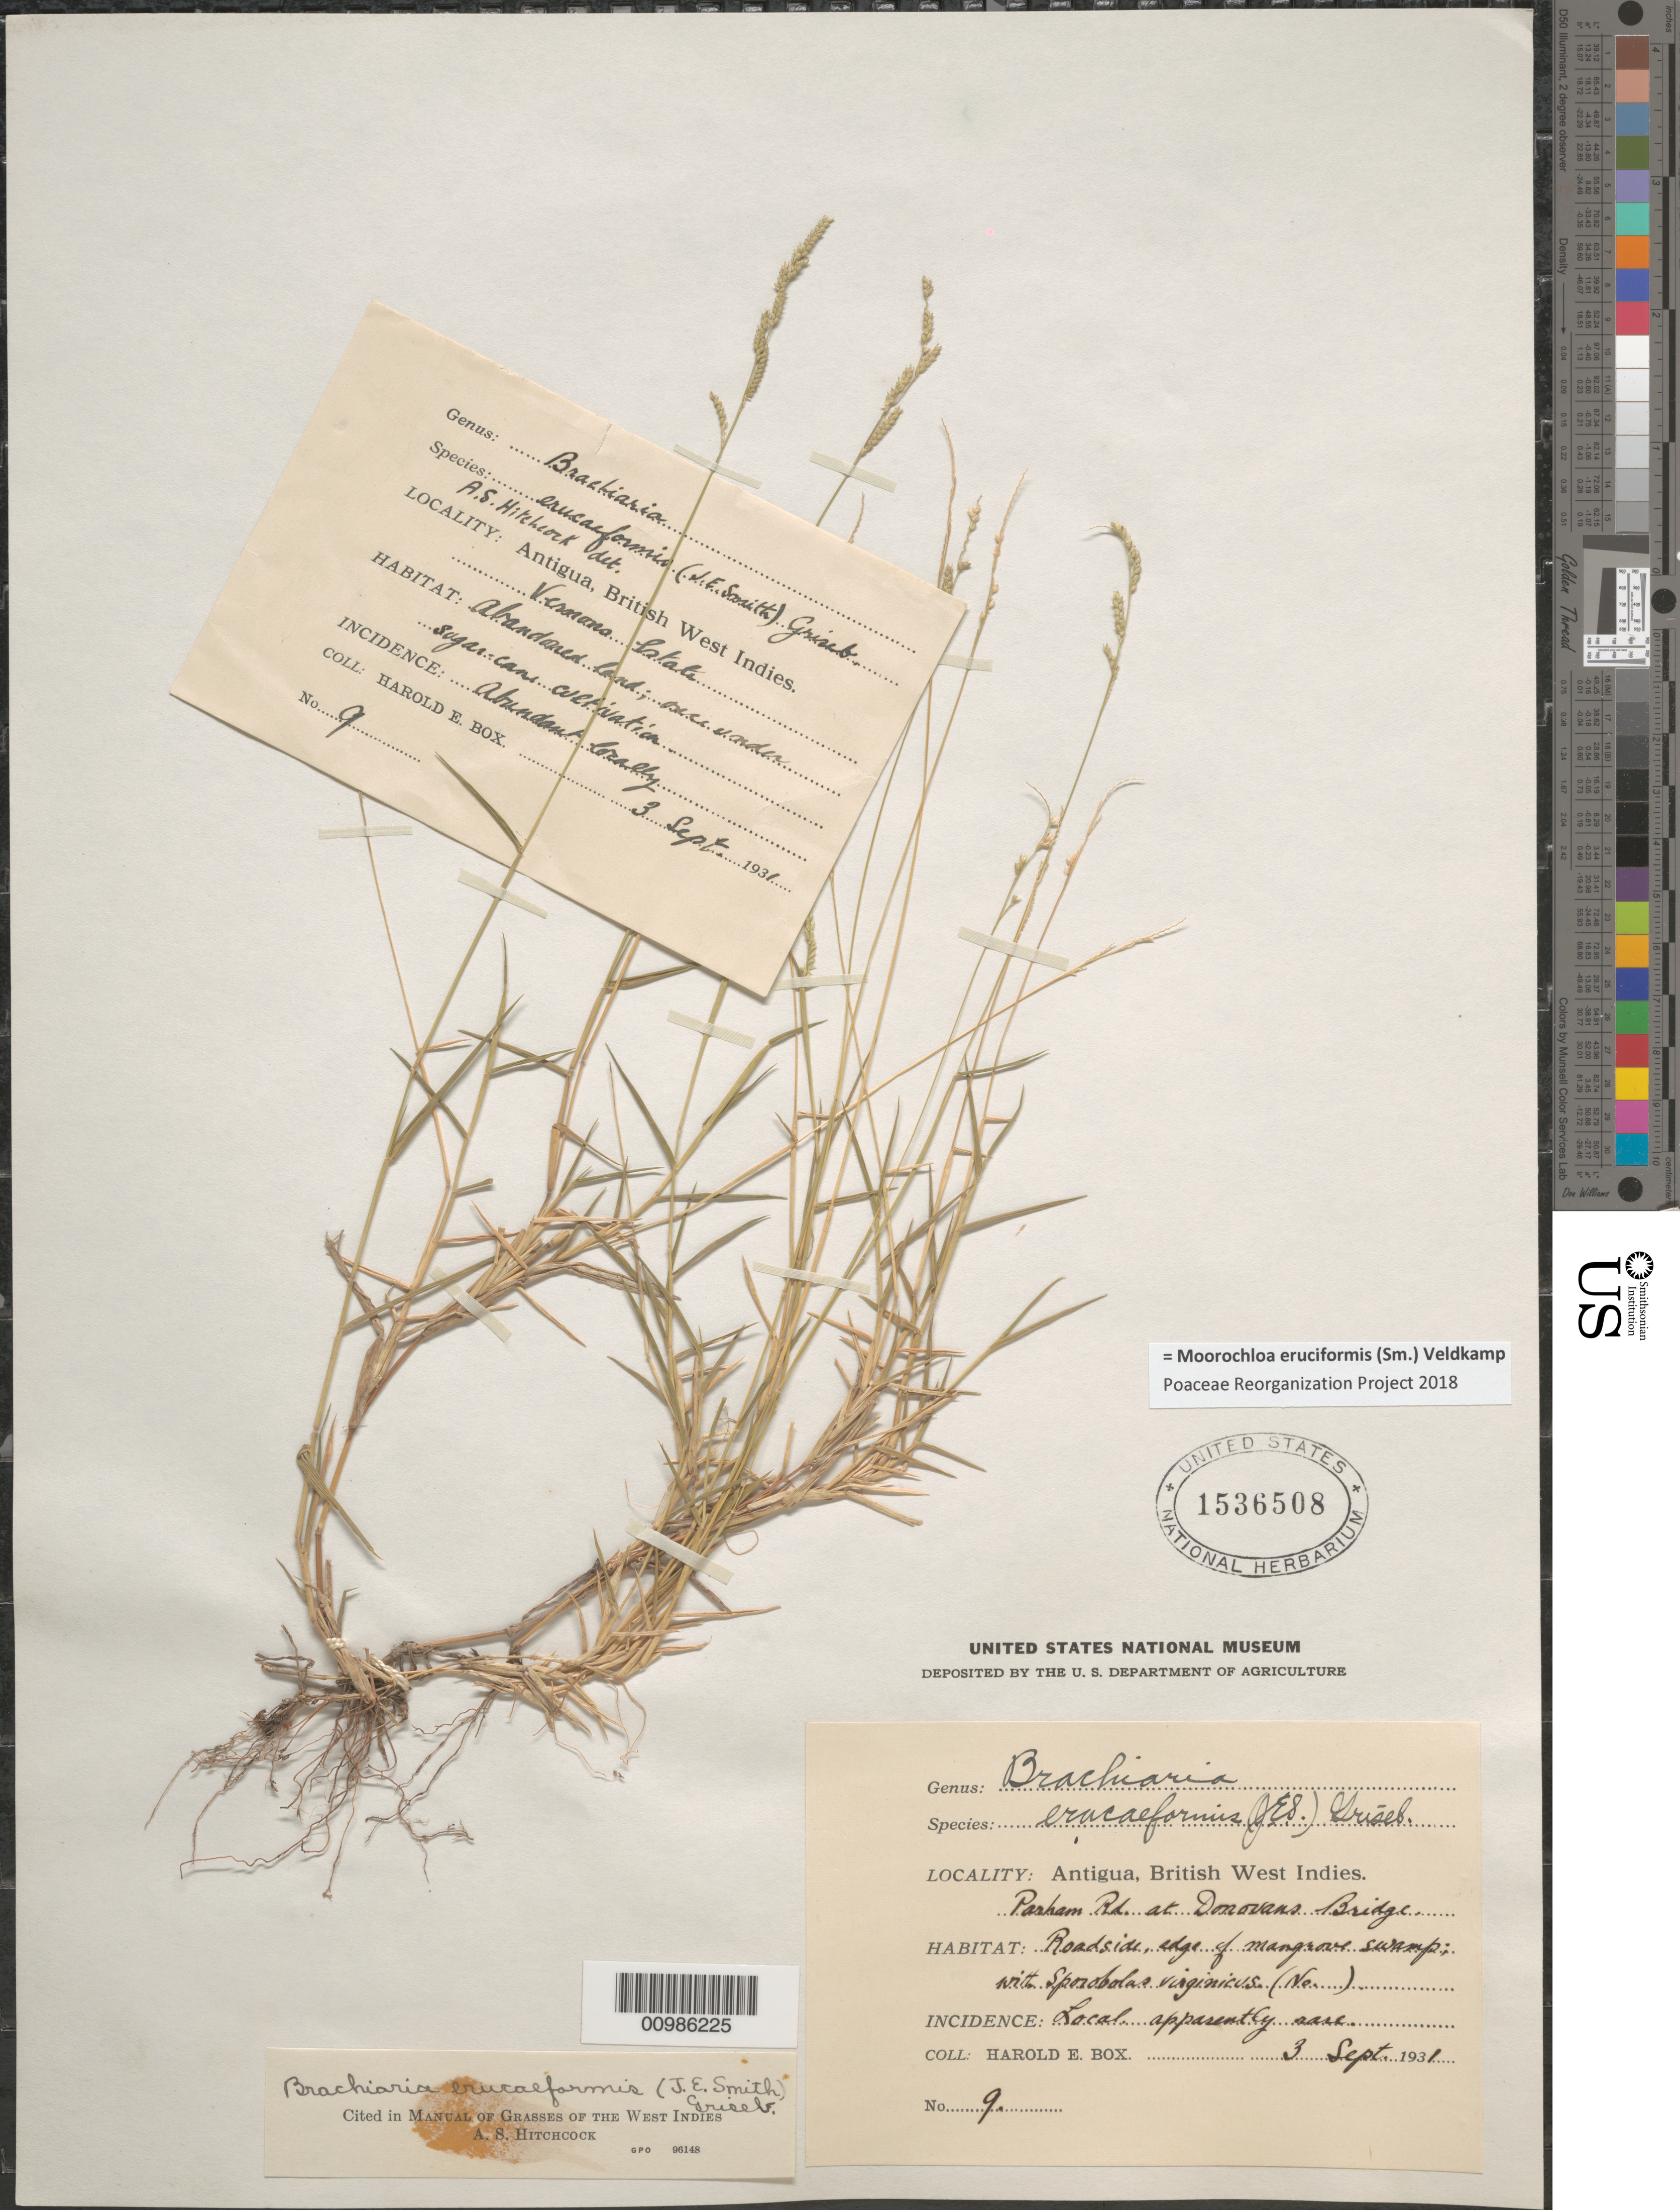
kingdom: Plantae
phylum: Tracheophyta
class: Liliopsida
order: Poales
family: Poaceae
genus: Moorochloa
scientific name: Moorochloa eruciformis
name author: (Sm.) Veldkamp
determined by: Poaceae Reorganization Project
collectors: H. E. Box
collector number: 9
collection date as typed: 03 Sep 1931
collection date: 1931-09-03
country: Antigua and Barbuda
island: Antigua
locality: Parham Road at Donovans Bridge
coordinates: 0 N, 0 E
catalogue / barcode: US 1536508